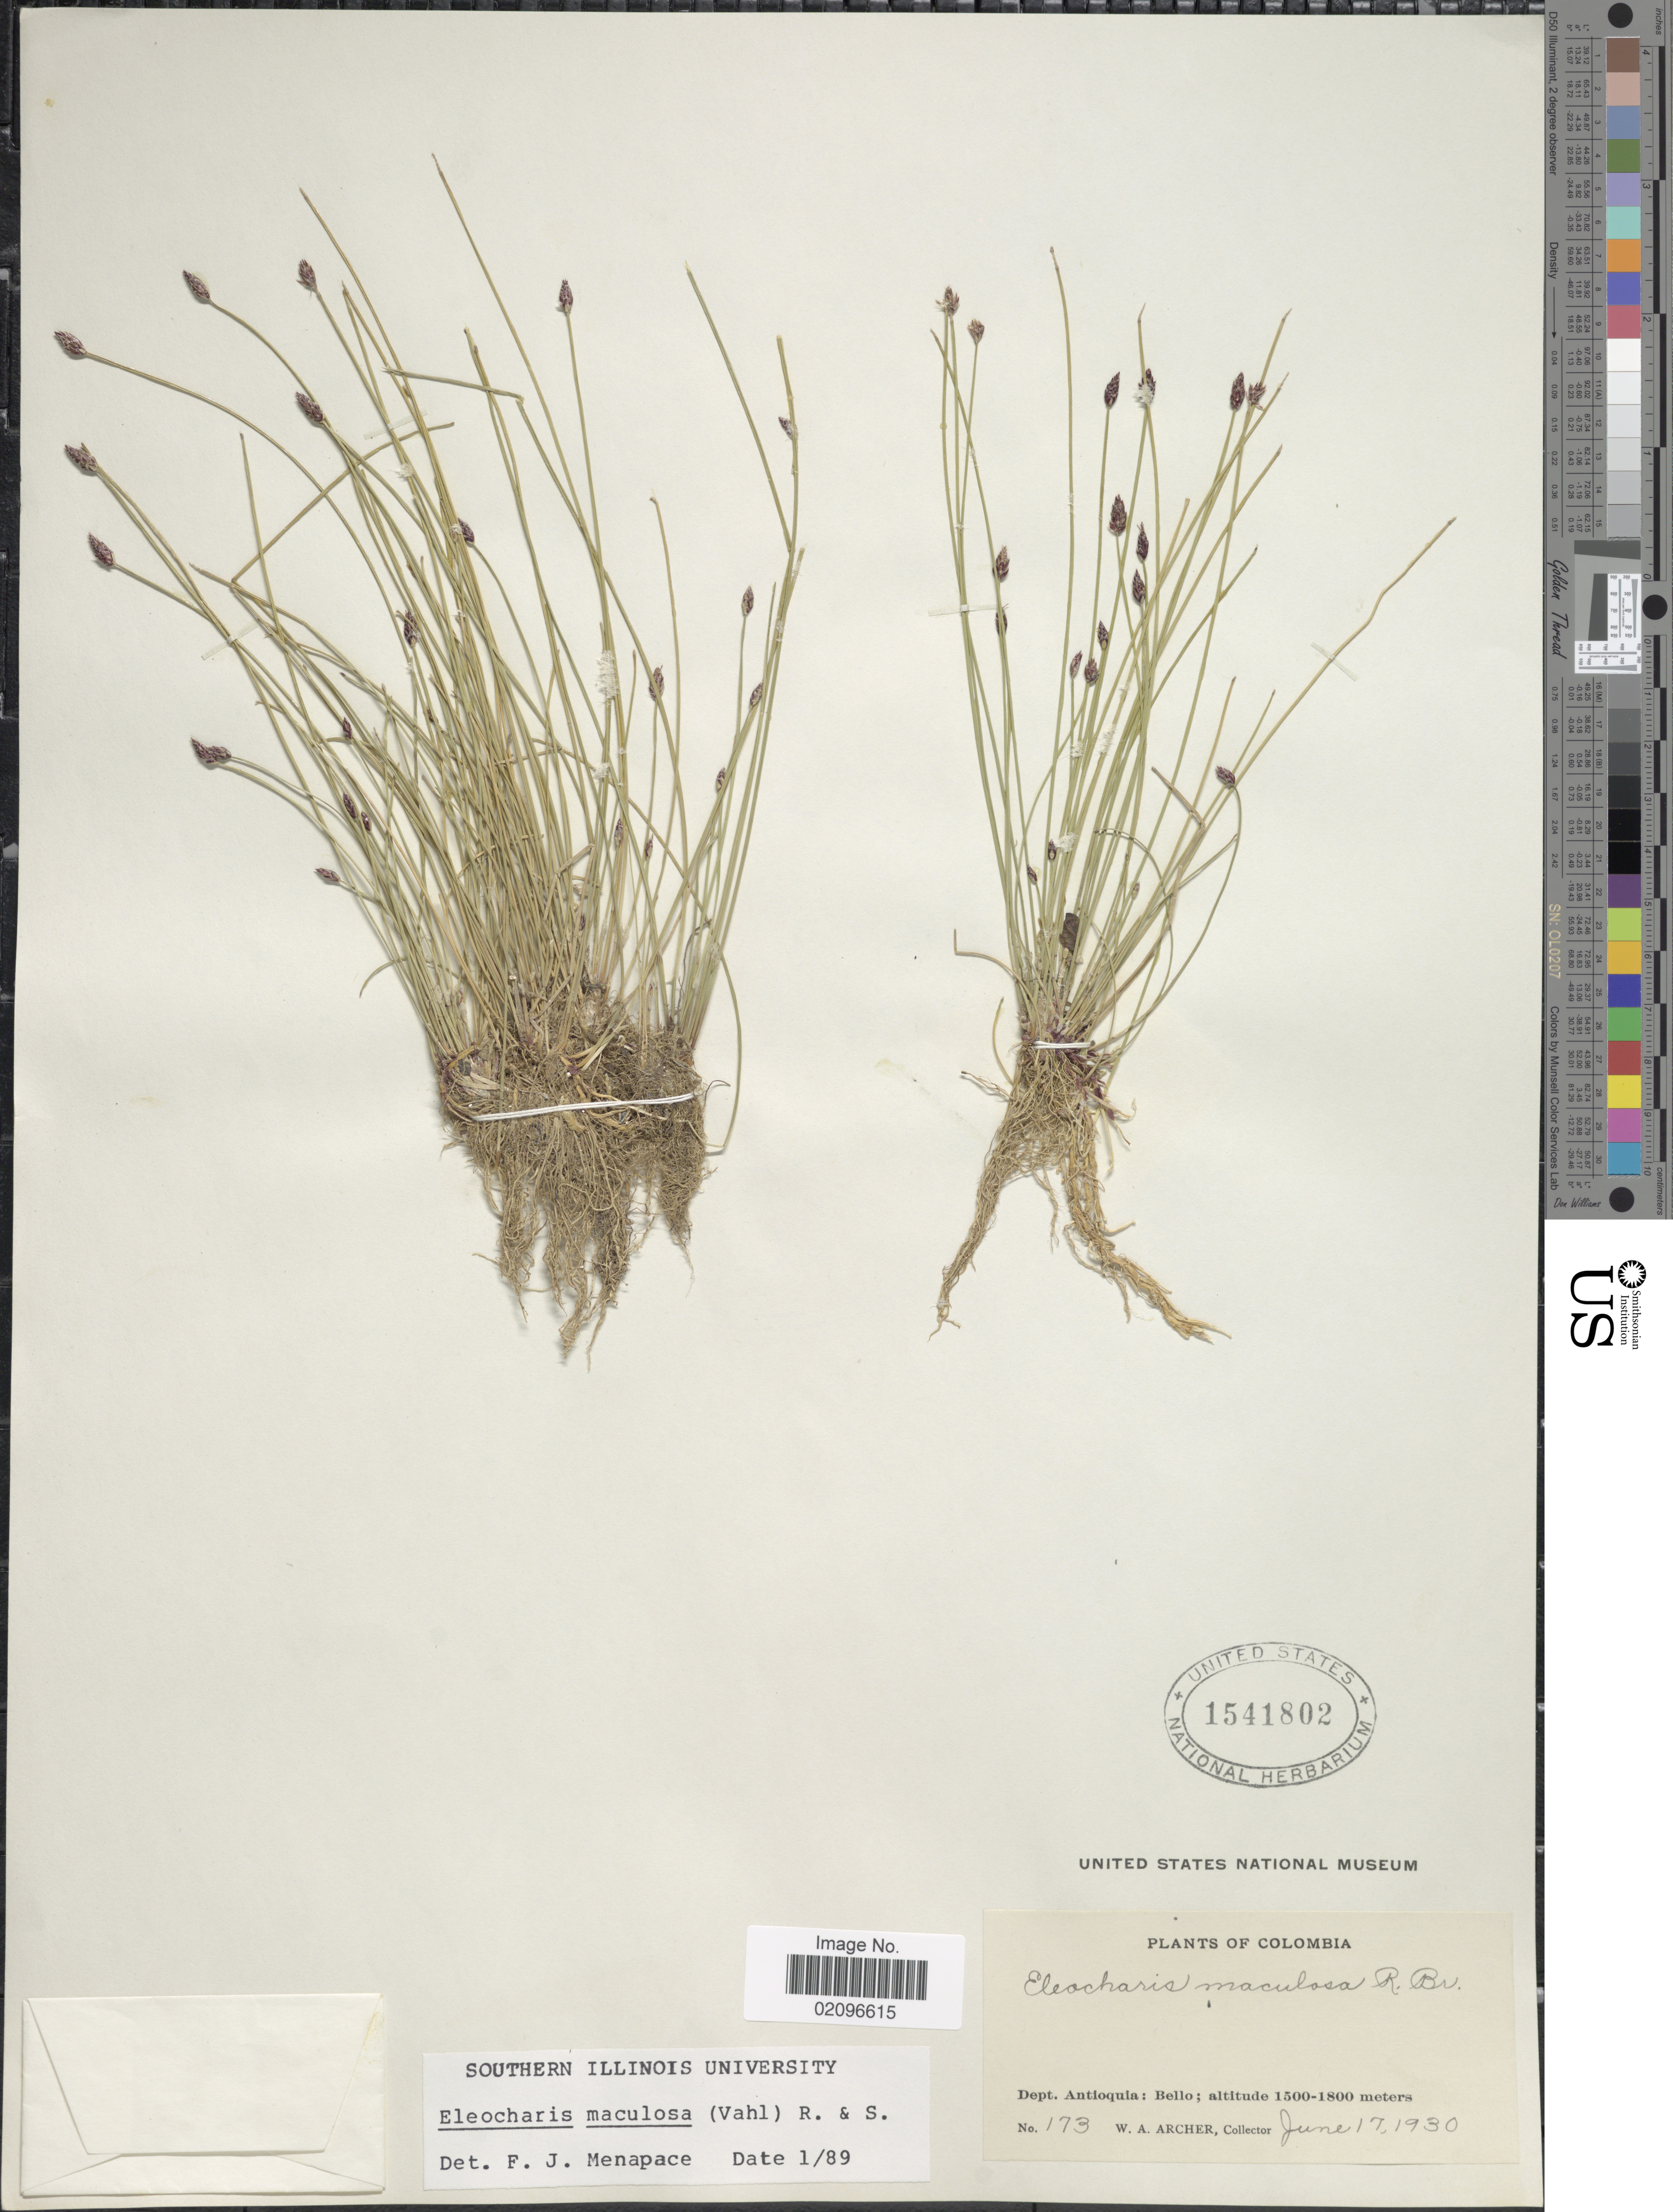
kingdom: Plantae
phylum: Tracheophyta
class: Liliopsida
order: Poales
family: Cyperaceae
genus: Eleocharis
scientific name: Eleocharis maculosa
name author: (Vahl) Roem. & Schult.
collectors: W. A. Archer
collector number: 173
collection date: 1930-06-17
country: Colombia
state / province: Antioquia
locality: Dept. Antioquia: bello.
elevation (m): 1500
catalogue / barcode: US 1541802